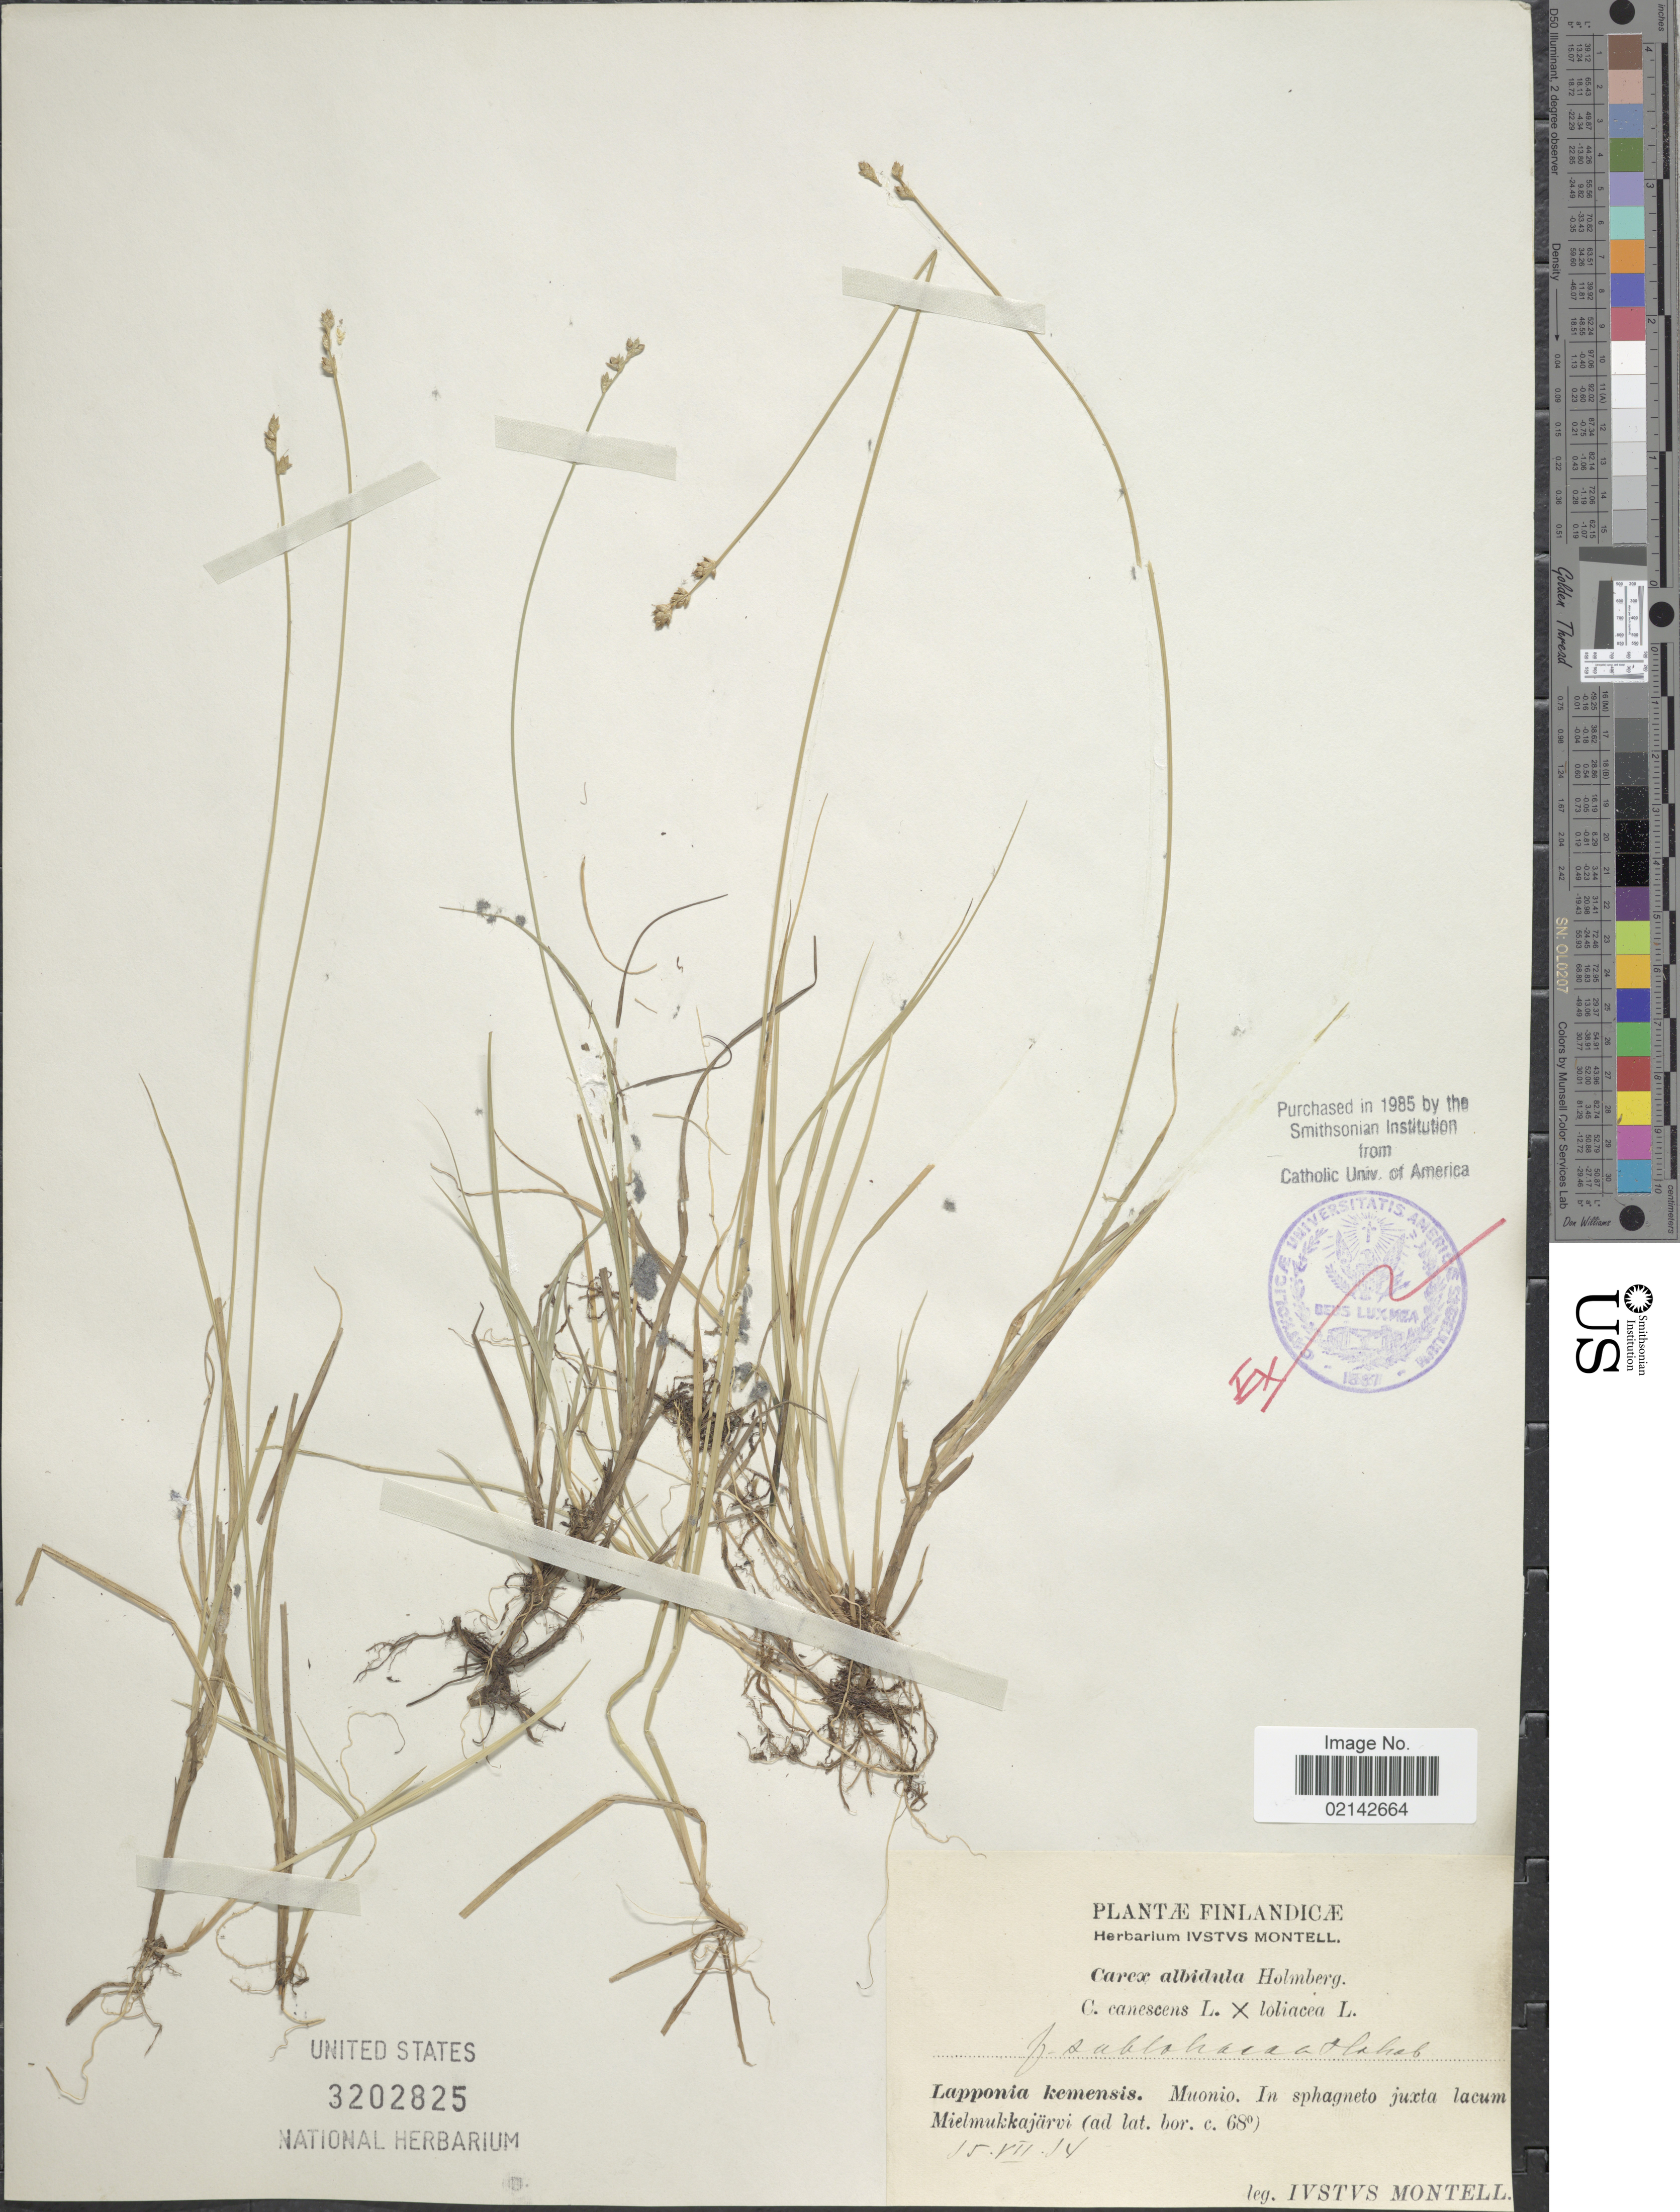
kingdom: Plantae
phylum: Tracheophyta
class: Liliopsida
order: Poales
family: Cyperaceae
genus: Carex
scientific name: Carex canescens var. canescens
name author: L.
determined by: Strong, Mark T., (BOT), Smithsonian Institution - National Museum of Natural History (UNITED STATES)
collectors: I. Montell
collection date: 1914-07-15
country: Finland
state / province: Lappi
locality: Finlandicae, Lapponia kemensis, Muonio, in sphagneto juxta lacum Mielmukkajarvi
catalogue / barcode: US 3202825